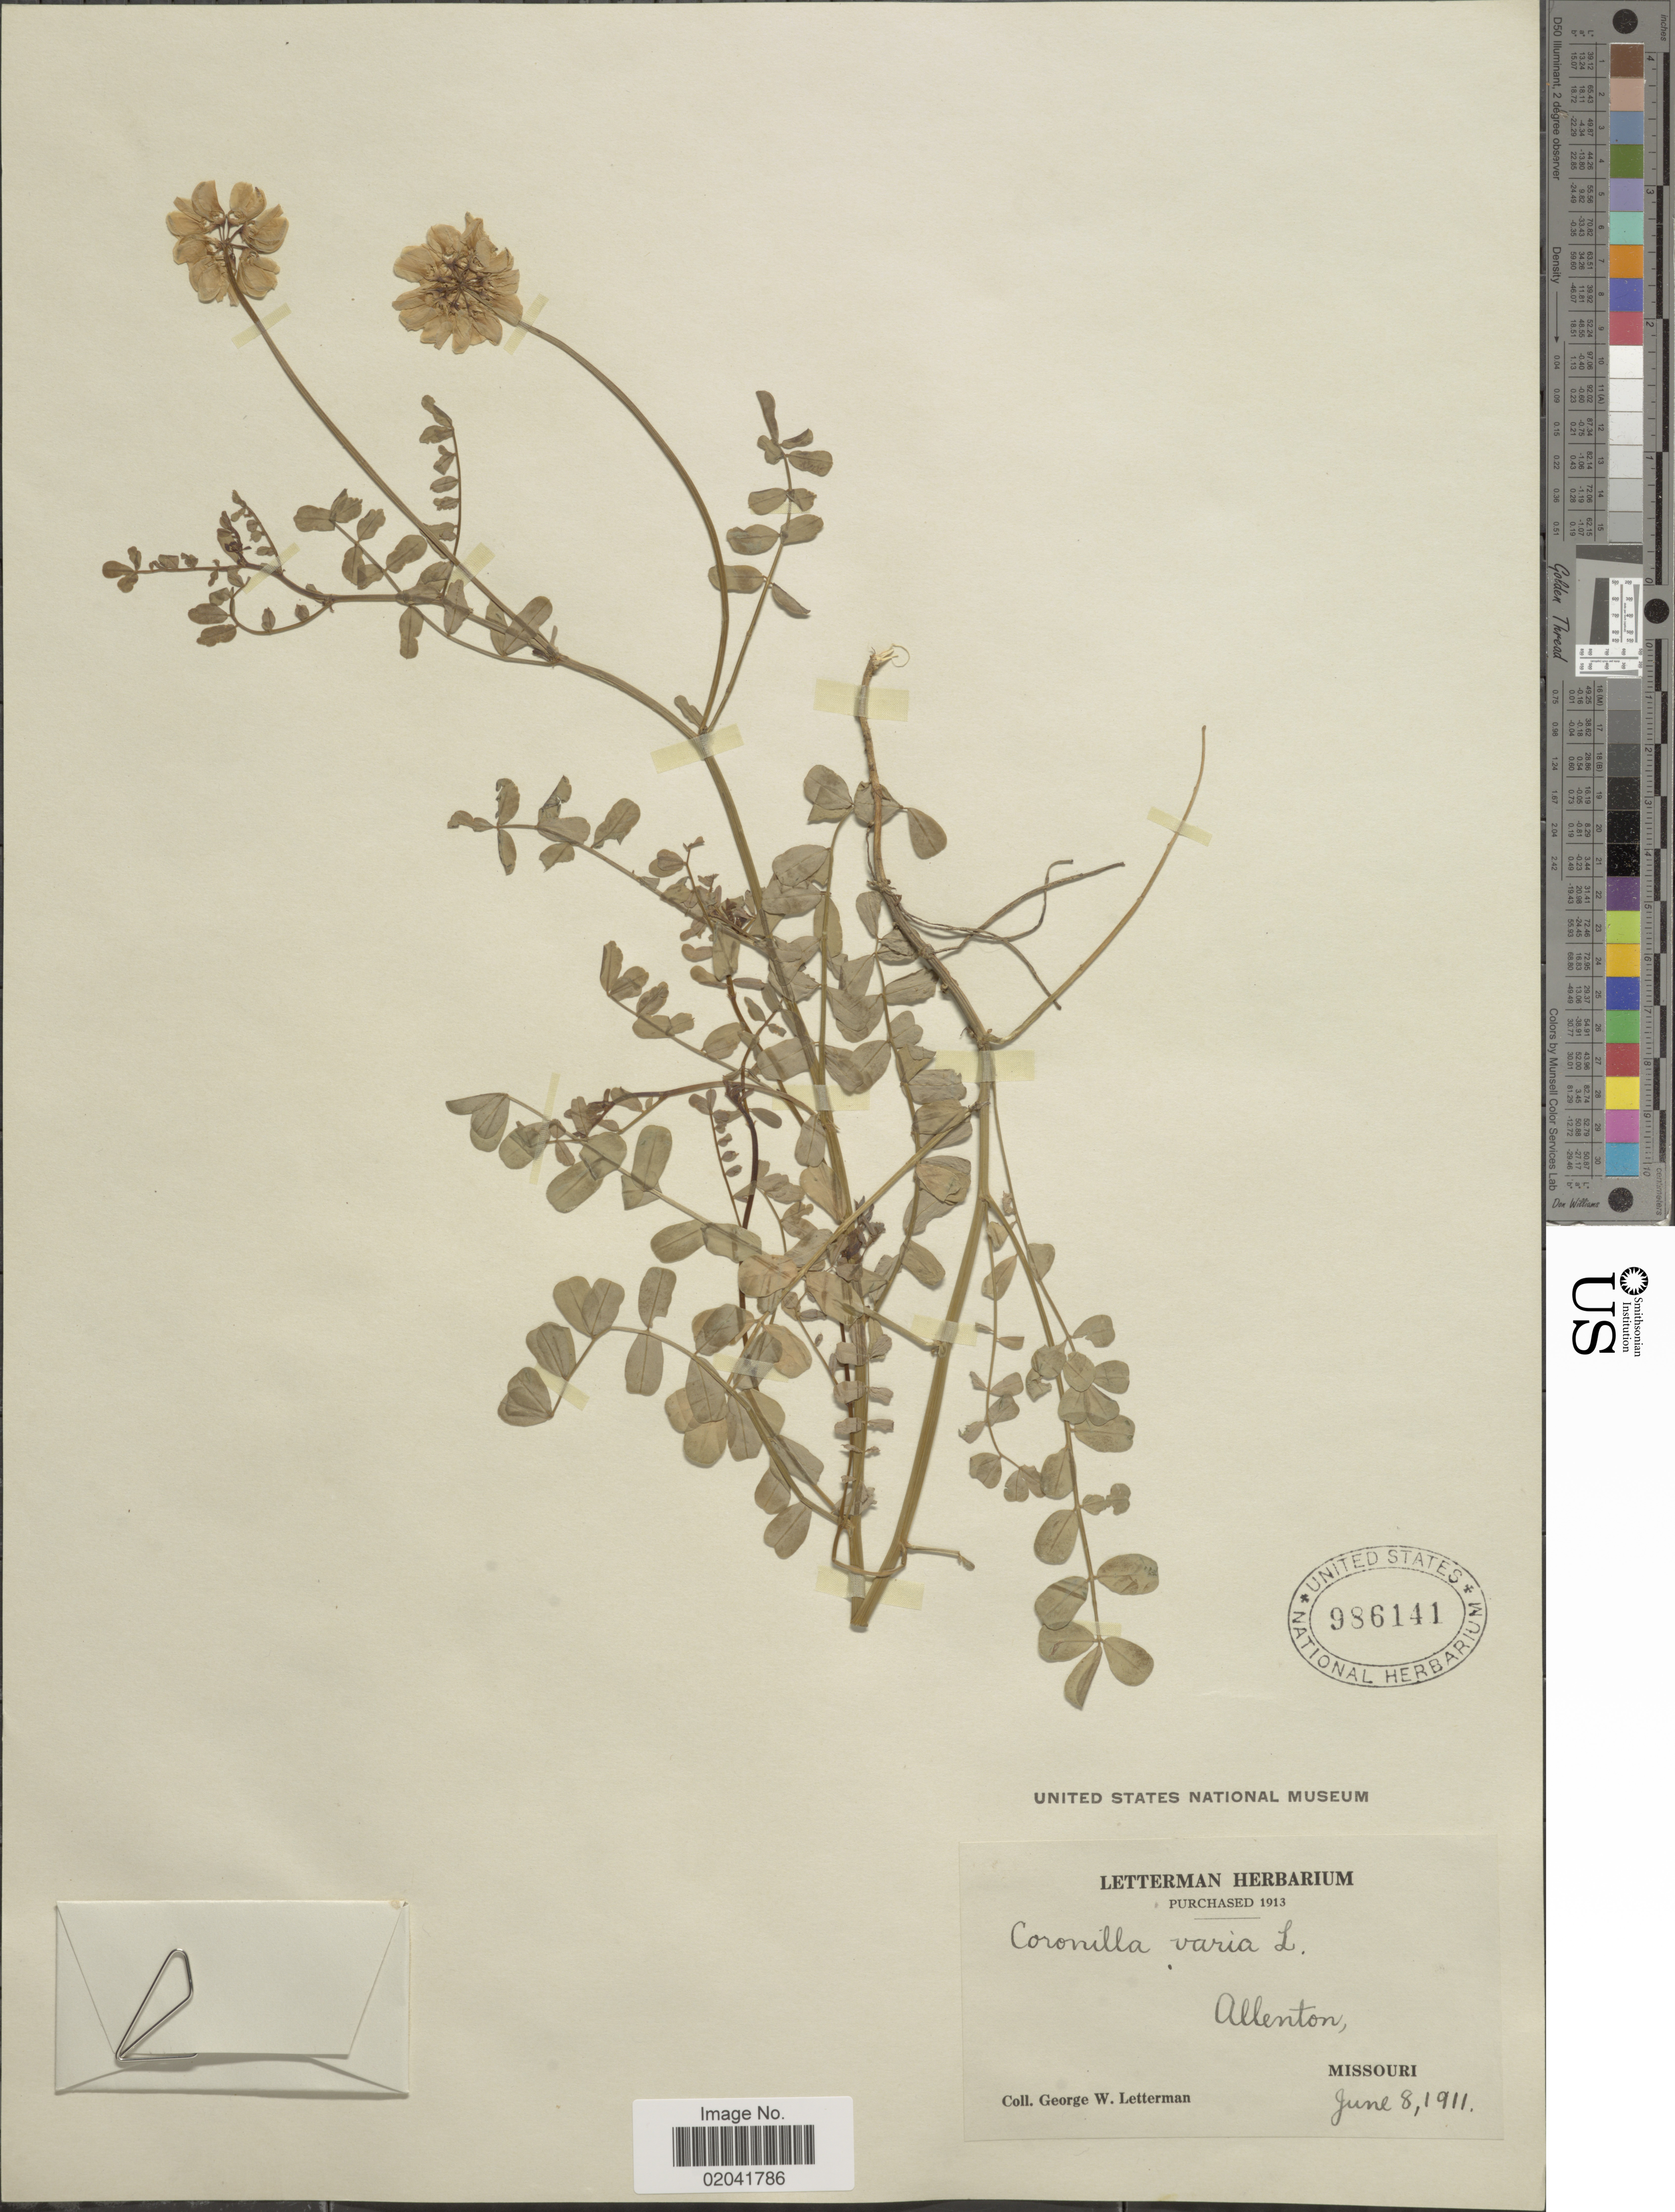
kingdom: Plantae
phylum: Tracheophyta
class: Magnoliopsida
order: Fabales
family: Fabaceae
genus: Coronilla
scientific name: Coronilla varia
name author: L.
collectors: G. W. Letterman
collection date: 1911-06-08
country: United States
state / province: Missouri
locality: Allenton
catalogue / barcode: US 986141